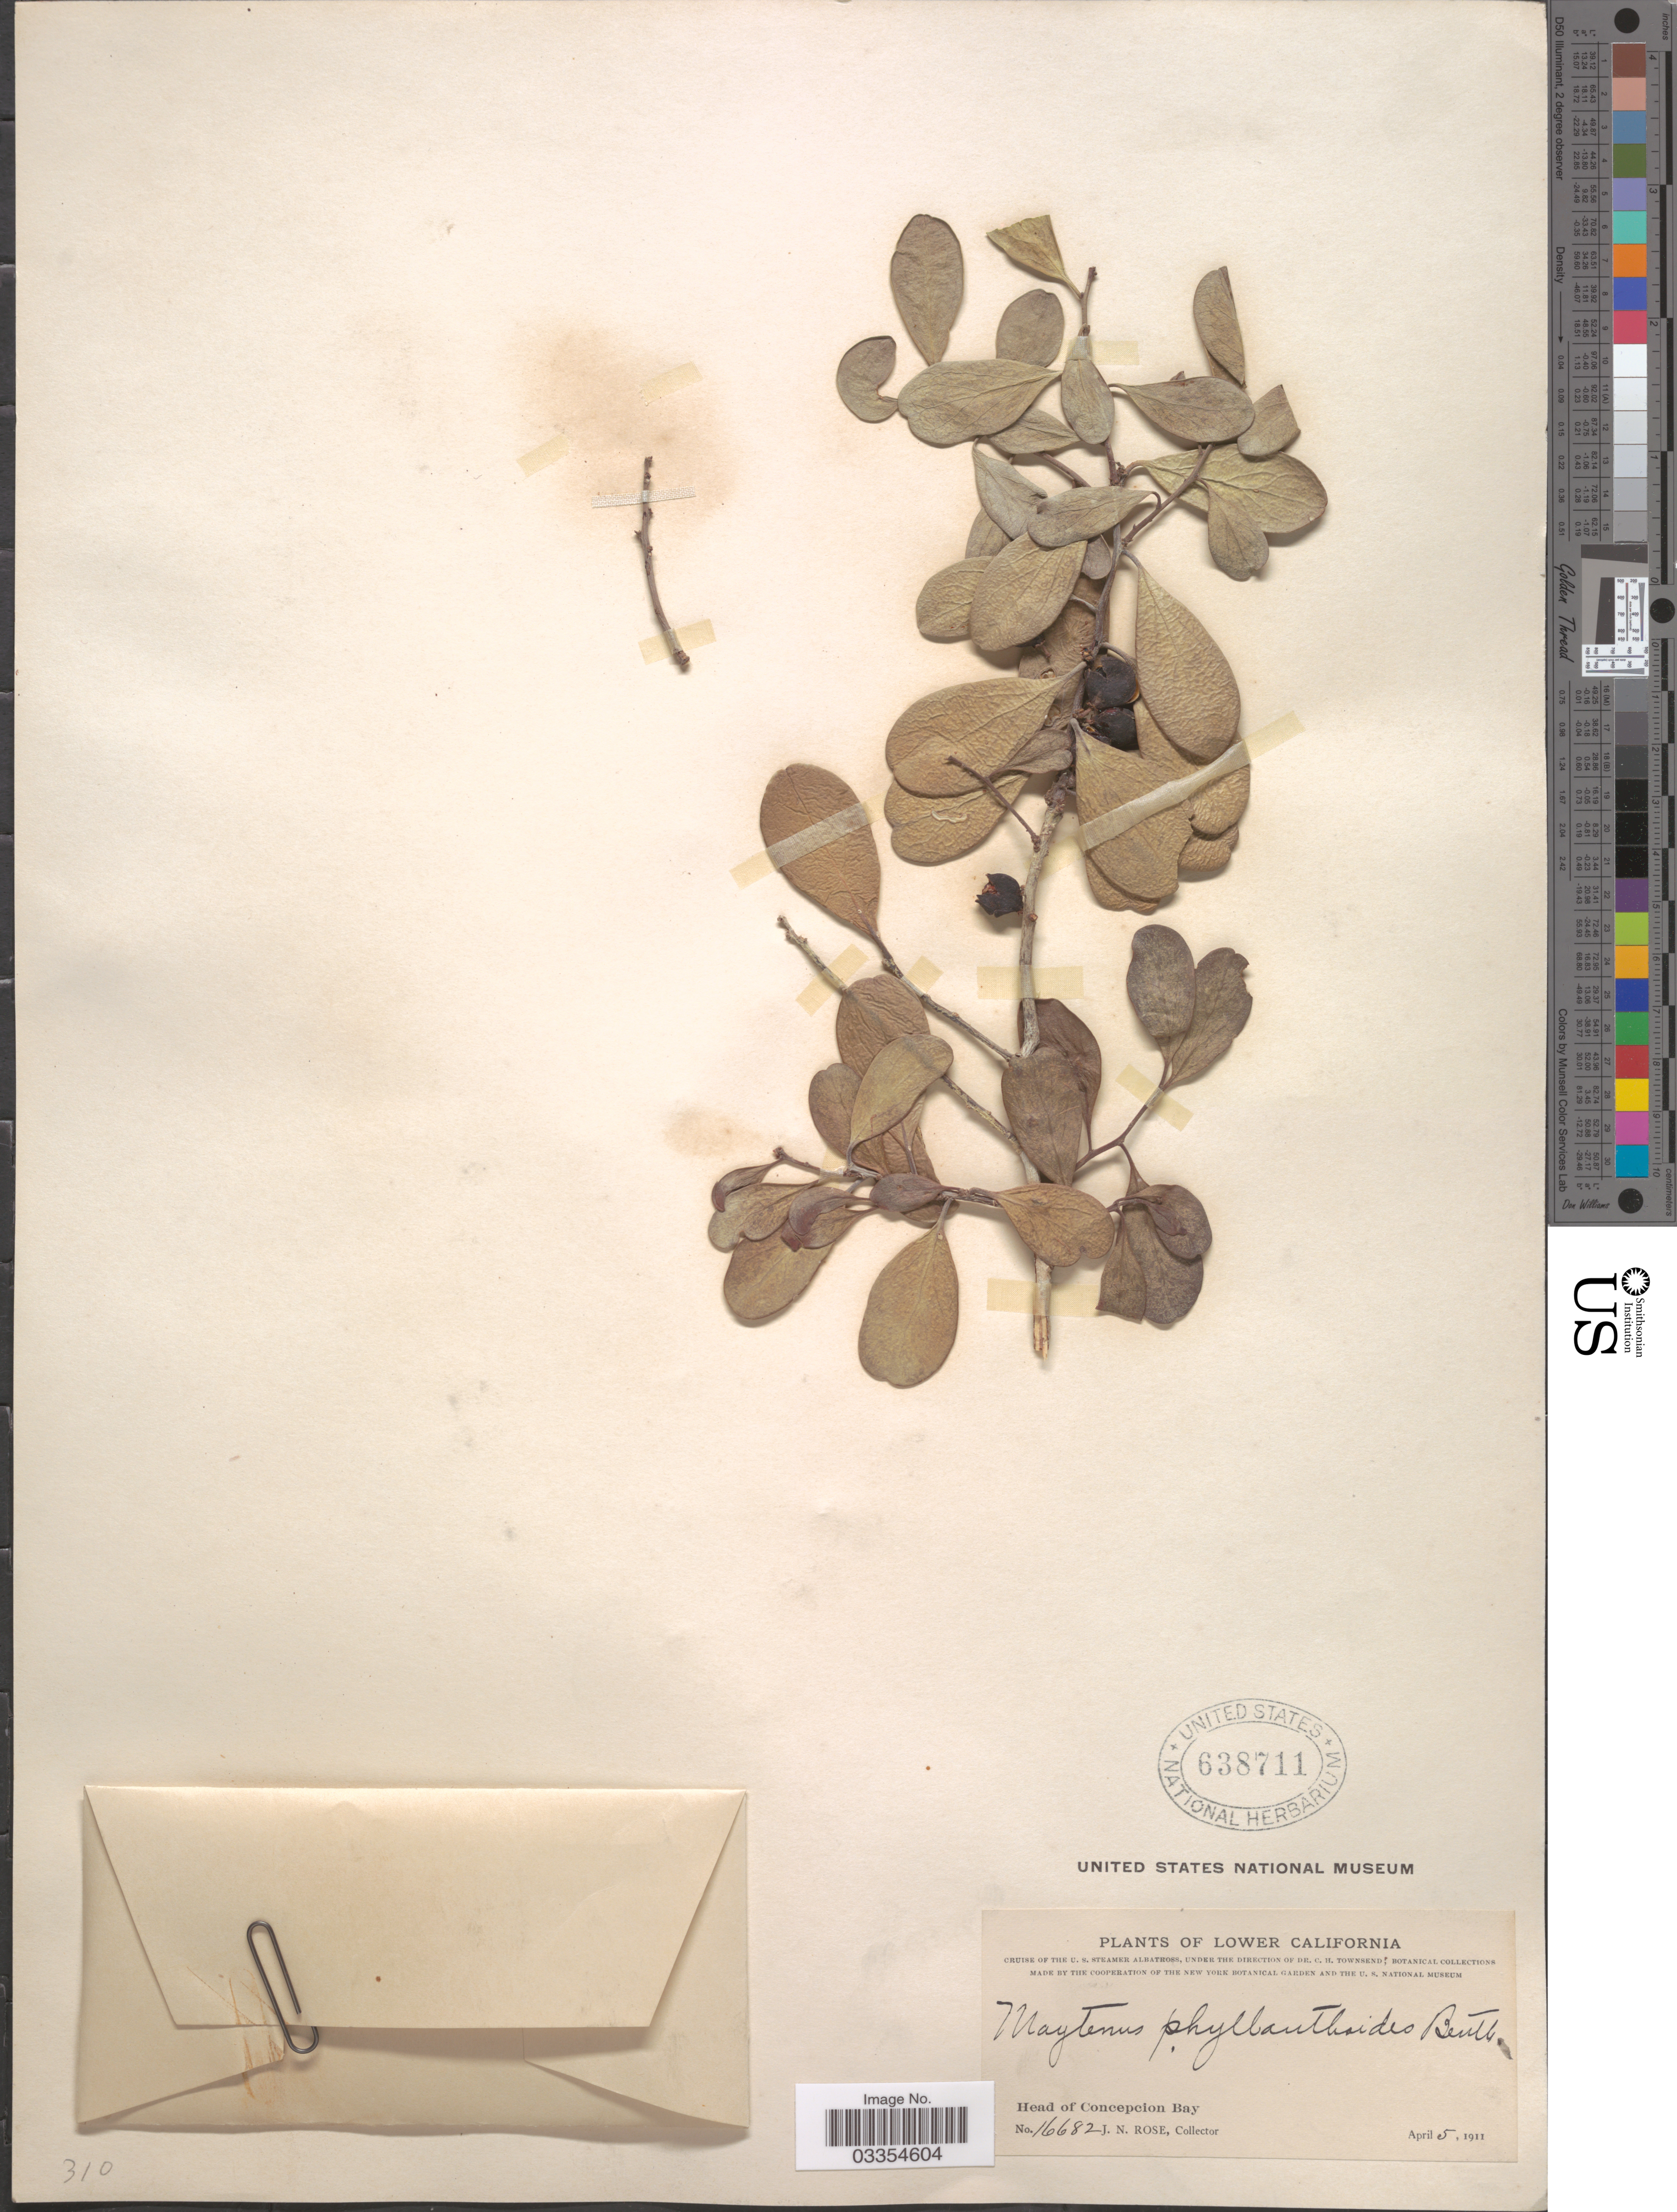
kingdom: Plantae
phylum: Tracheophyta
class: Magnoliopsida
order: Celastrales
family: Celastraceae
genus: Tricerma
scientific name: Tricerma phyllanthoides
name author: (Benth.) Lundell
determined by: Strong, Mark T., (BOT), Smithsonian Institution - National Museum of Natural History (UNITED STATES)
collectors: J. N. Rose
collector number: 16682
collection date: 1911-04-05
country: Mexico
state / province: Baja California Sur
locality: Lower California, Head of Concepcion Bay.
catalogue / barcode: US 638711